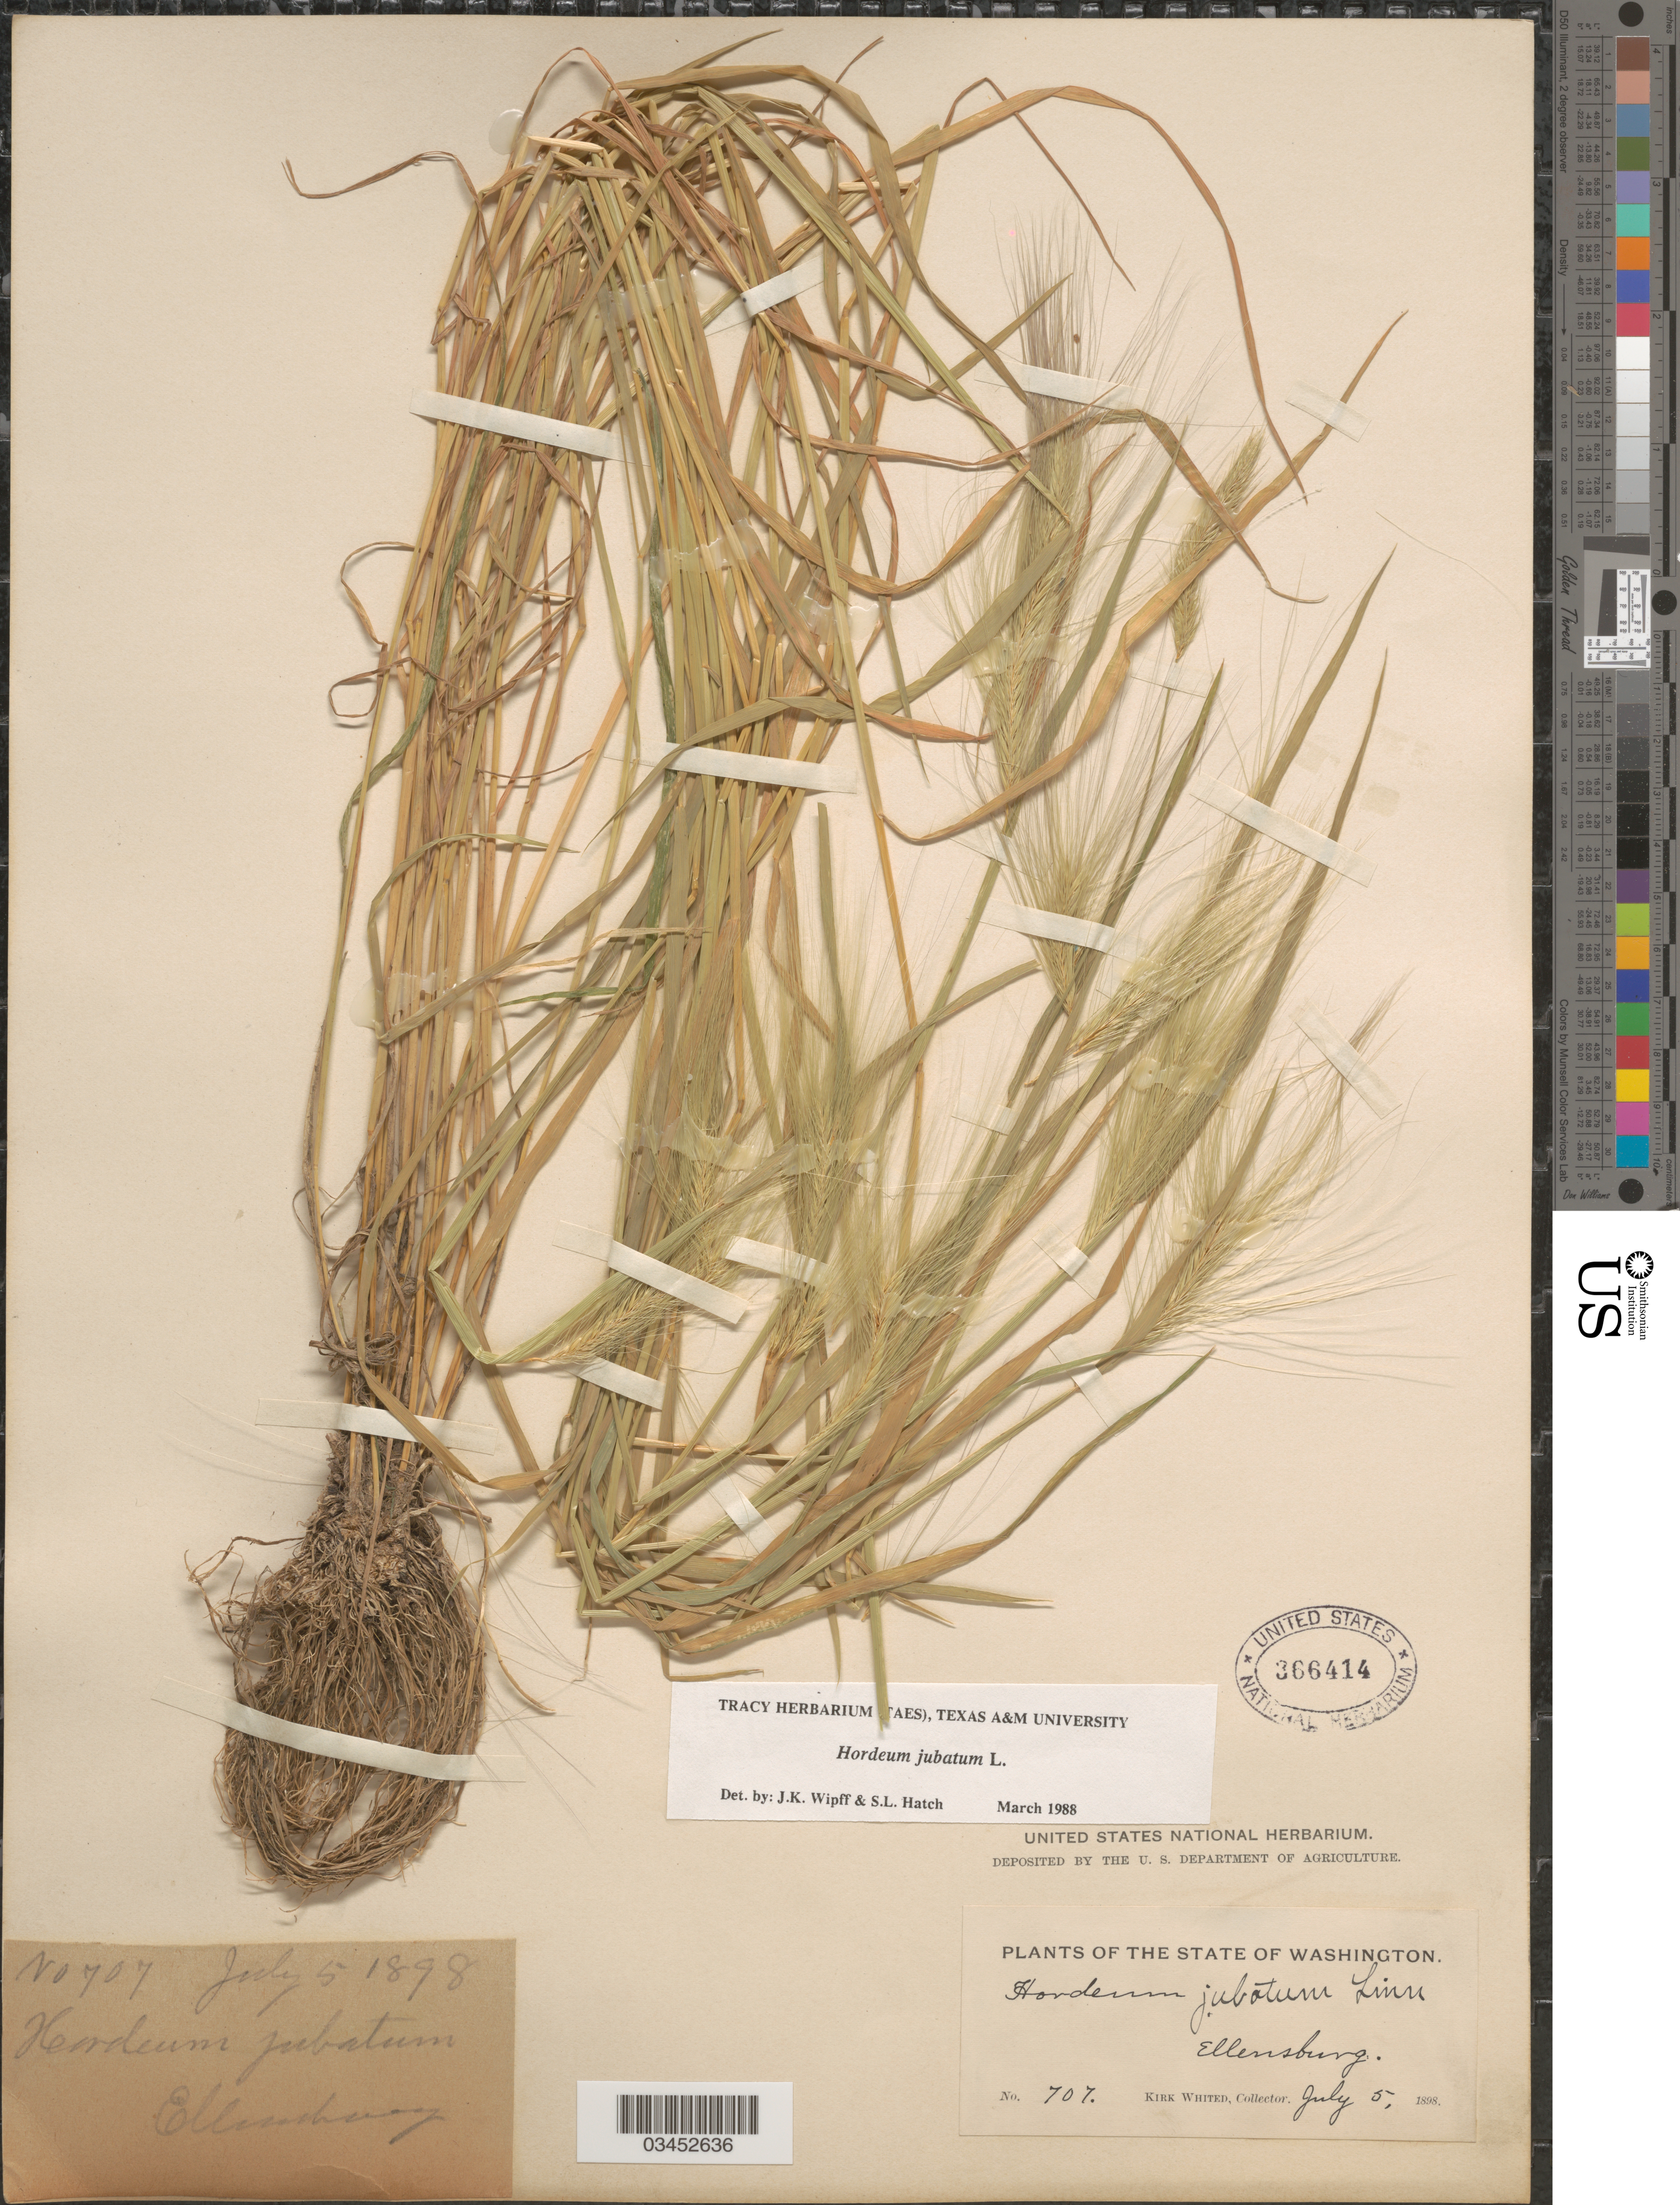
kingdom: Plantae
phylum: Tracheophyta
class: Liliopsida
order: Poales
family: Poaceae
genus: Hordeum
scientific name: Hordeum jubatum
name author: L.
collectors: K. Whited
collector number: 707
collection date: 1898-07-05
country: United States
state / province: Washington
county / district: Kittitas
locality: Ellensburg.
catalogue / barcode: US 366414